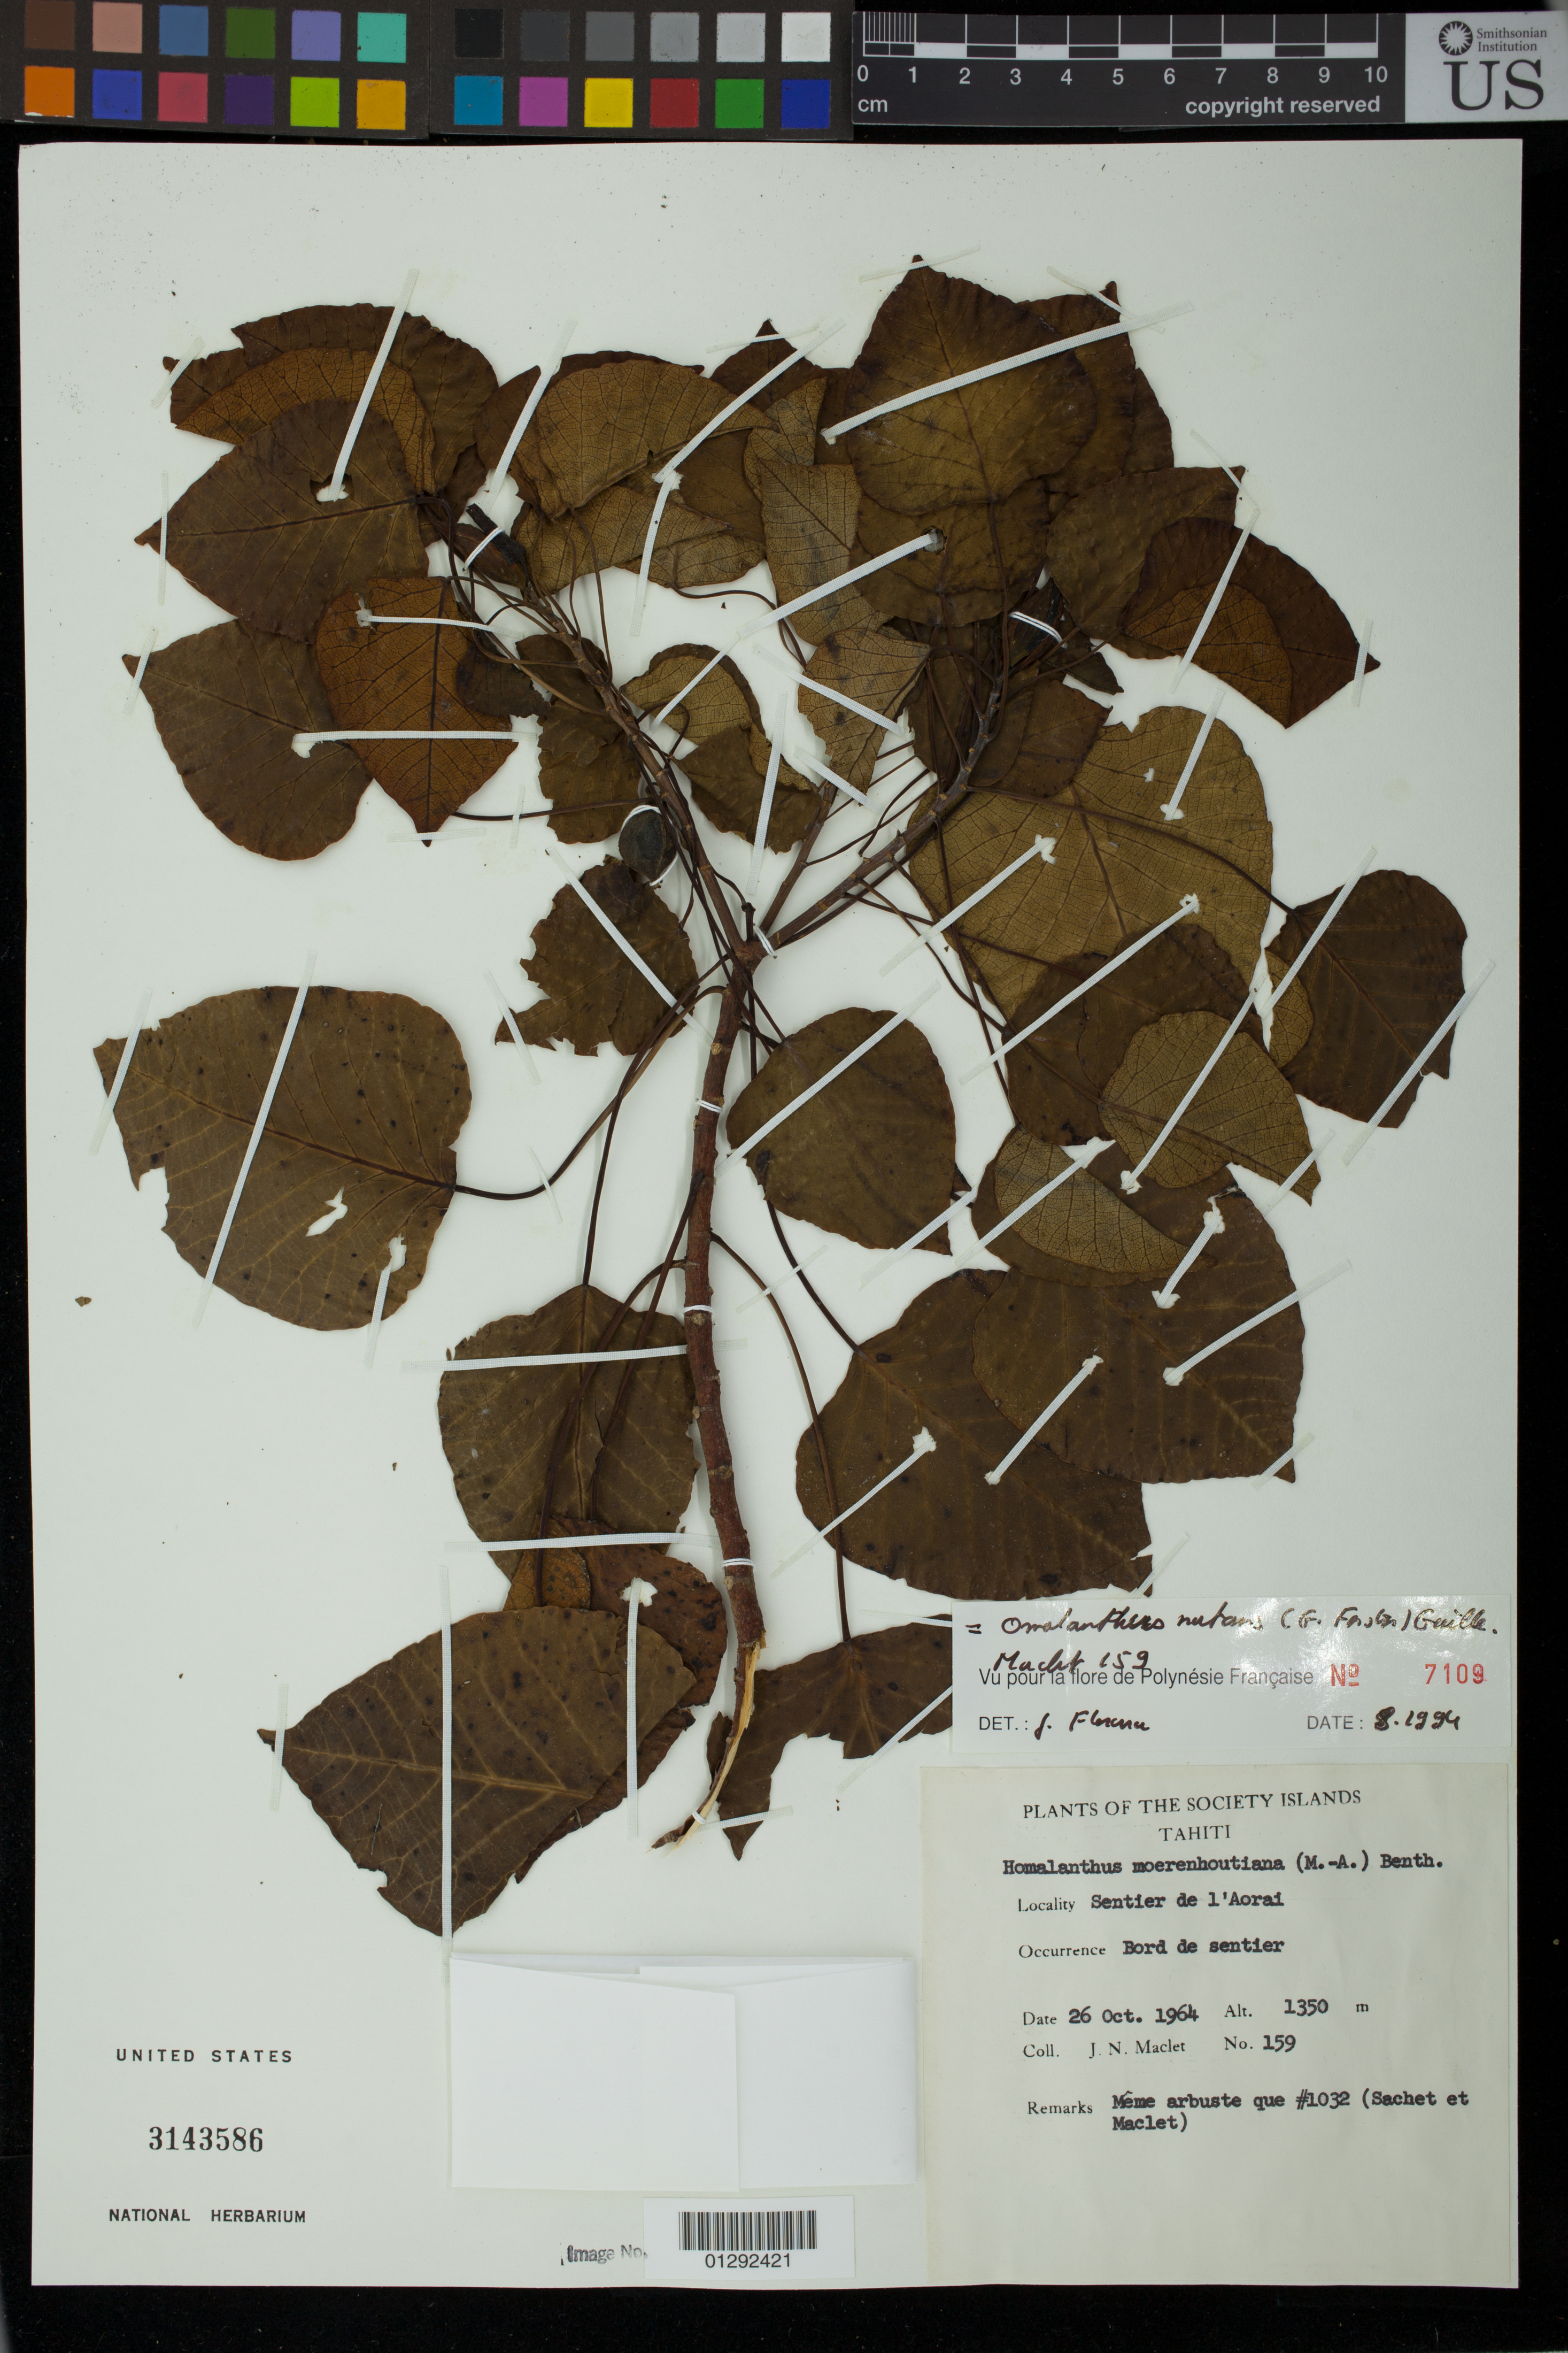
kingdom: Plantae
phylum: Tracheophyta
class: Magnoliopsida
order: Malpighiales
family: Euphorbiaceae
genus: Homalanthus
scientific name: Homalanthus nutans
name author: (G. Forst.) Guill.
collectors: J. Maclet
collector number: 159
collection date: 1964-10-26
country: French Polynesia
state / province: Iles du Vent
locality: Society Islands. Sentier de l'Aorai.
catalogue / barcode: US 3143586